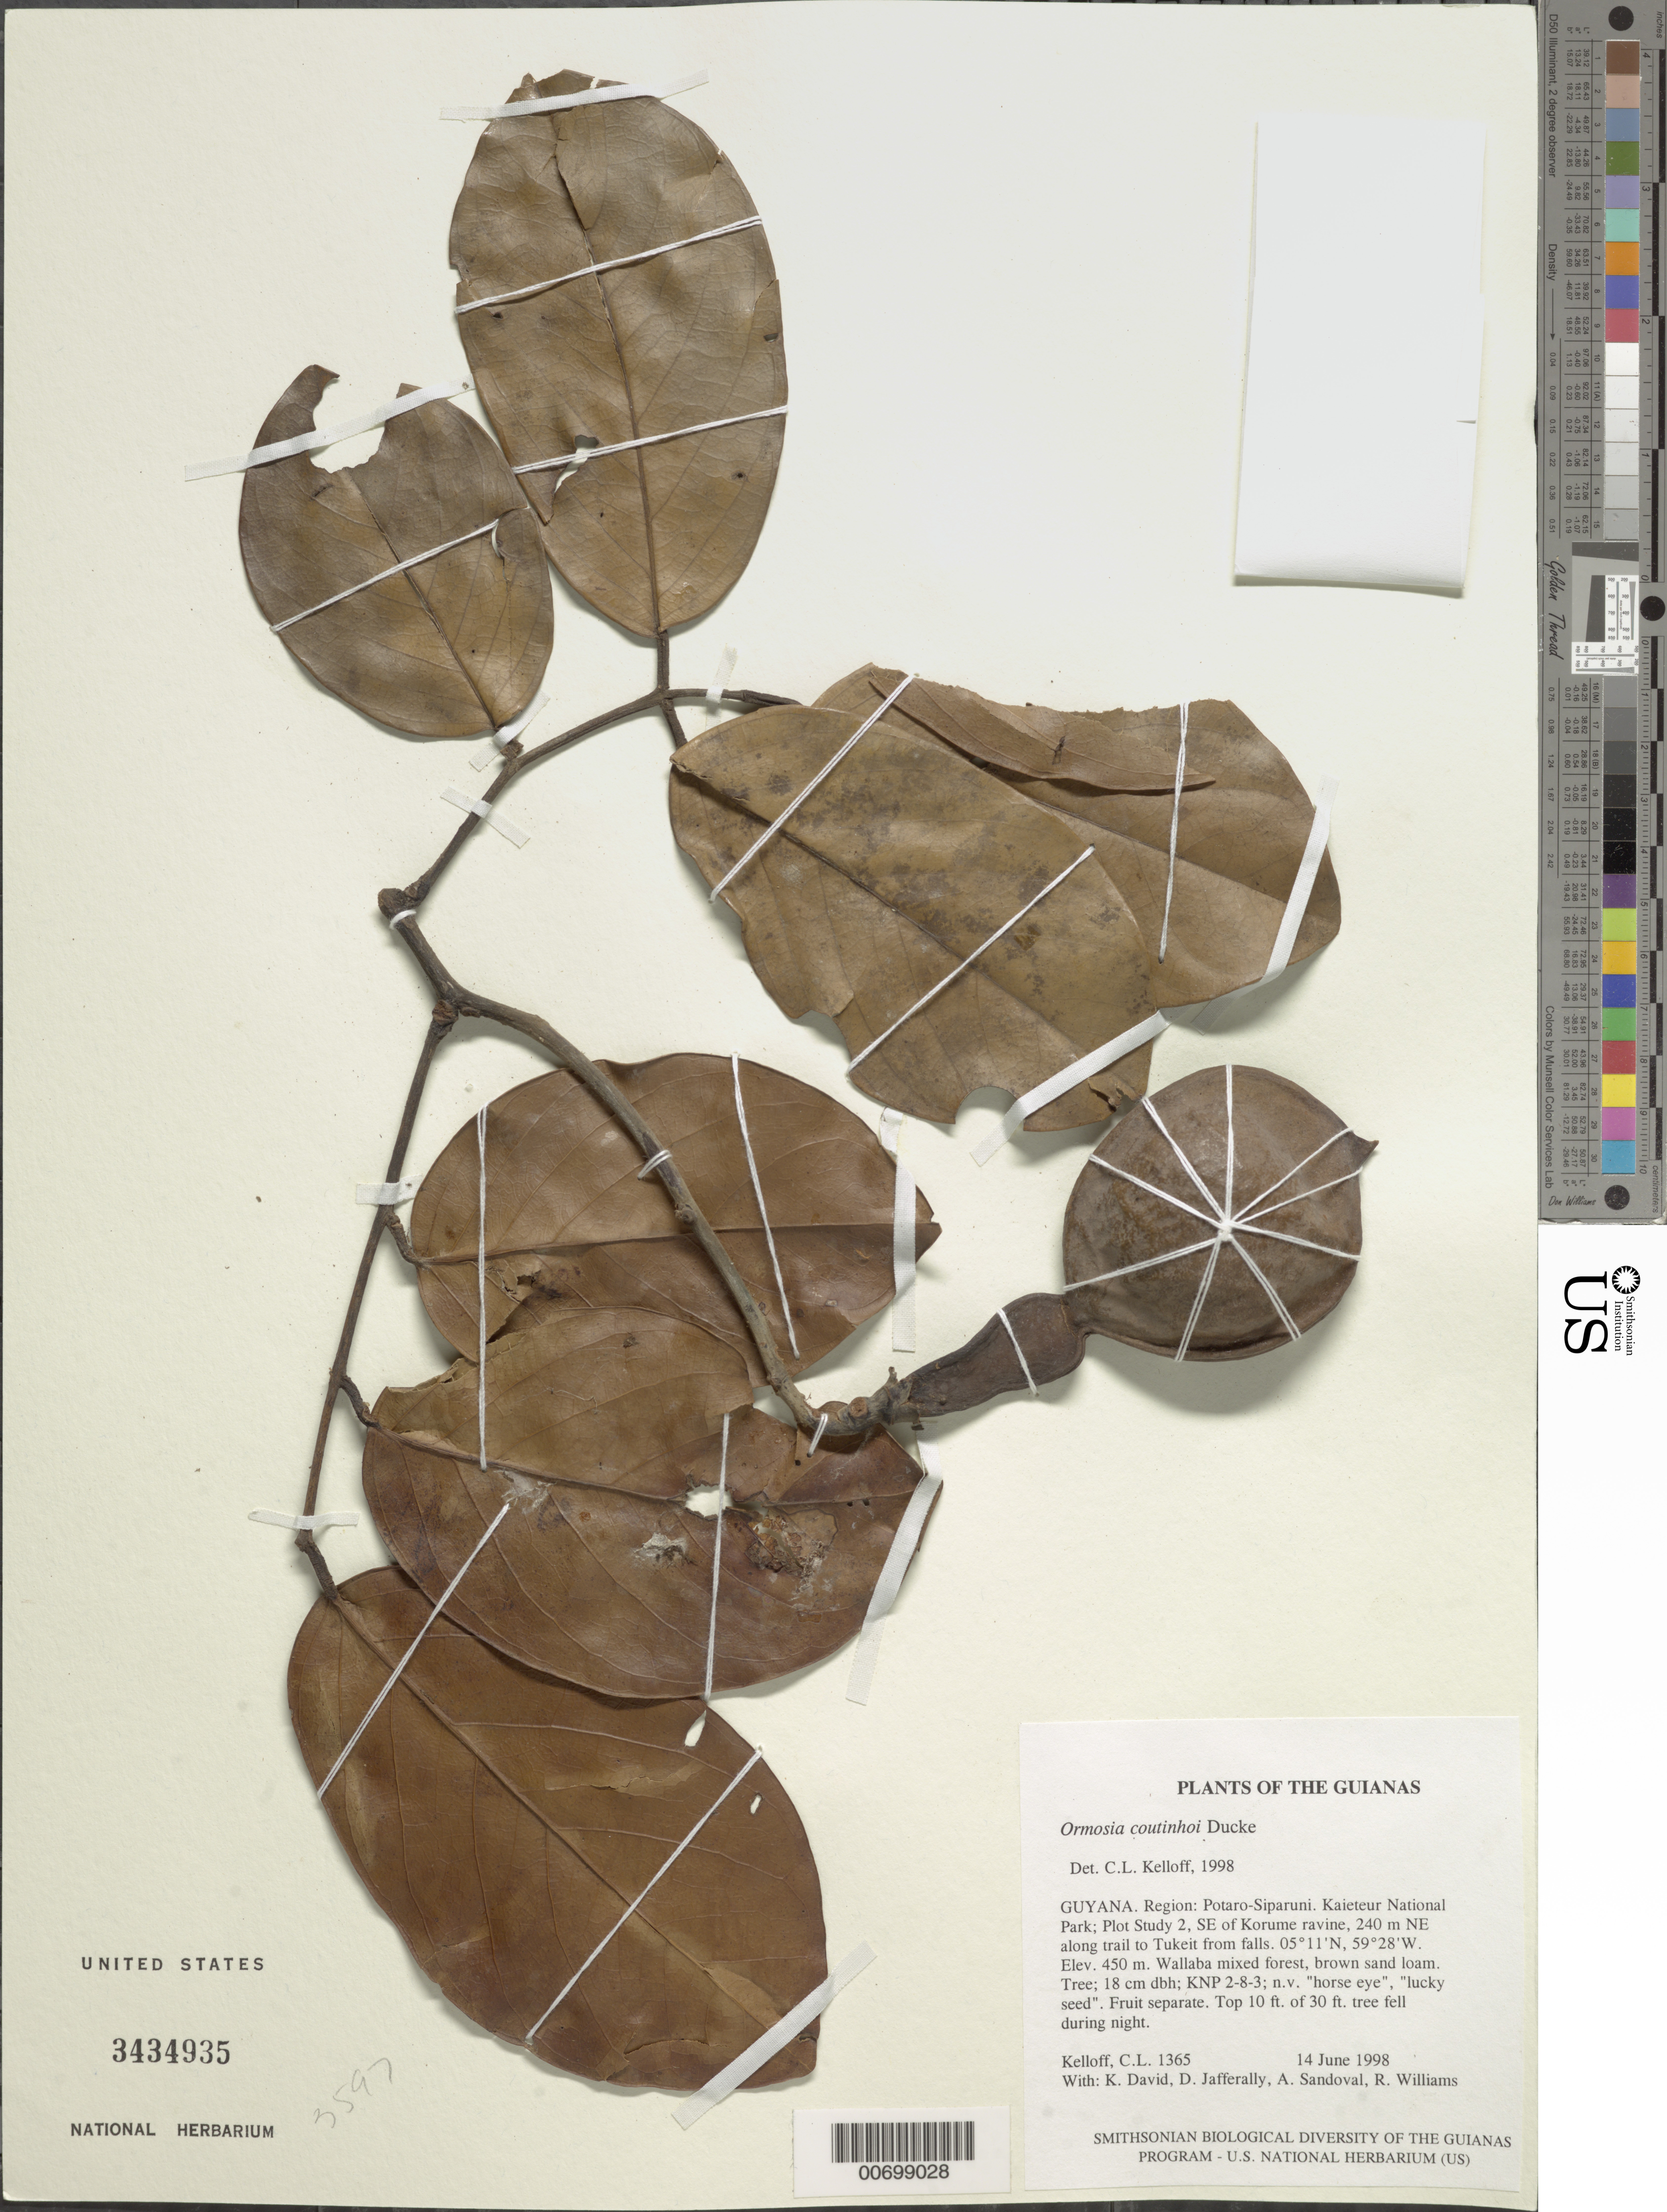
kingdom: Plantae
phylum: Tracheophyta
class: Magnoliopsida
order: Fabales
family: Fabaceae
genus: Ormosia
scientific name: Ormosia coutinhoi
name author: Ducke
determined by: Kelloff, Carol L., (US), Smithsonian Institution - National Museum of Natural History (UNITED STATES)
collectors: C. L. Kelloff, K. David, D. Jafferally, A. Sandoval & R. Williams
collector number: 1365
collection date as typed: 14 June 1998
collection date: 1998-06-14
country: Guyana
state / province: Potaro-Siparuni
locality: Kaieteur National Park; Plot Study 2, SE of Korume ravine, 240 m NE along trail to Tukeit from falls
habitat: Wallaba mixed forest, brown sand loam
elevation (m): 450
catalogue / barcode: US 3434935